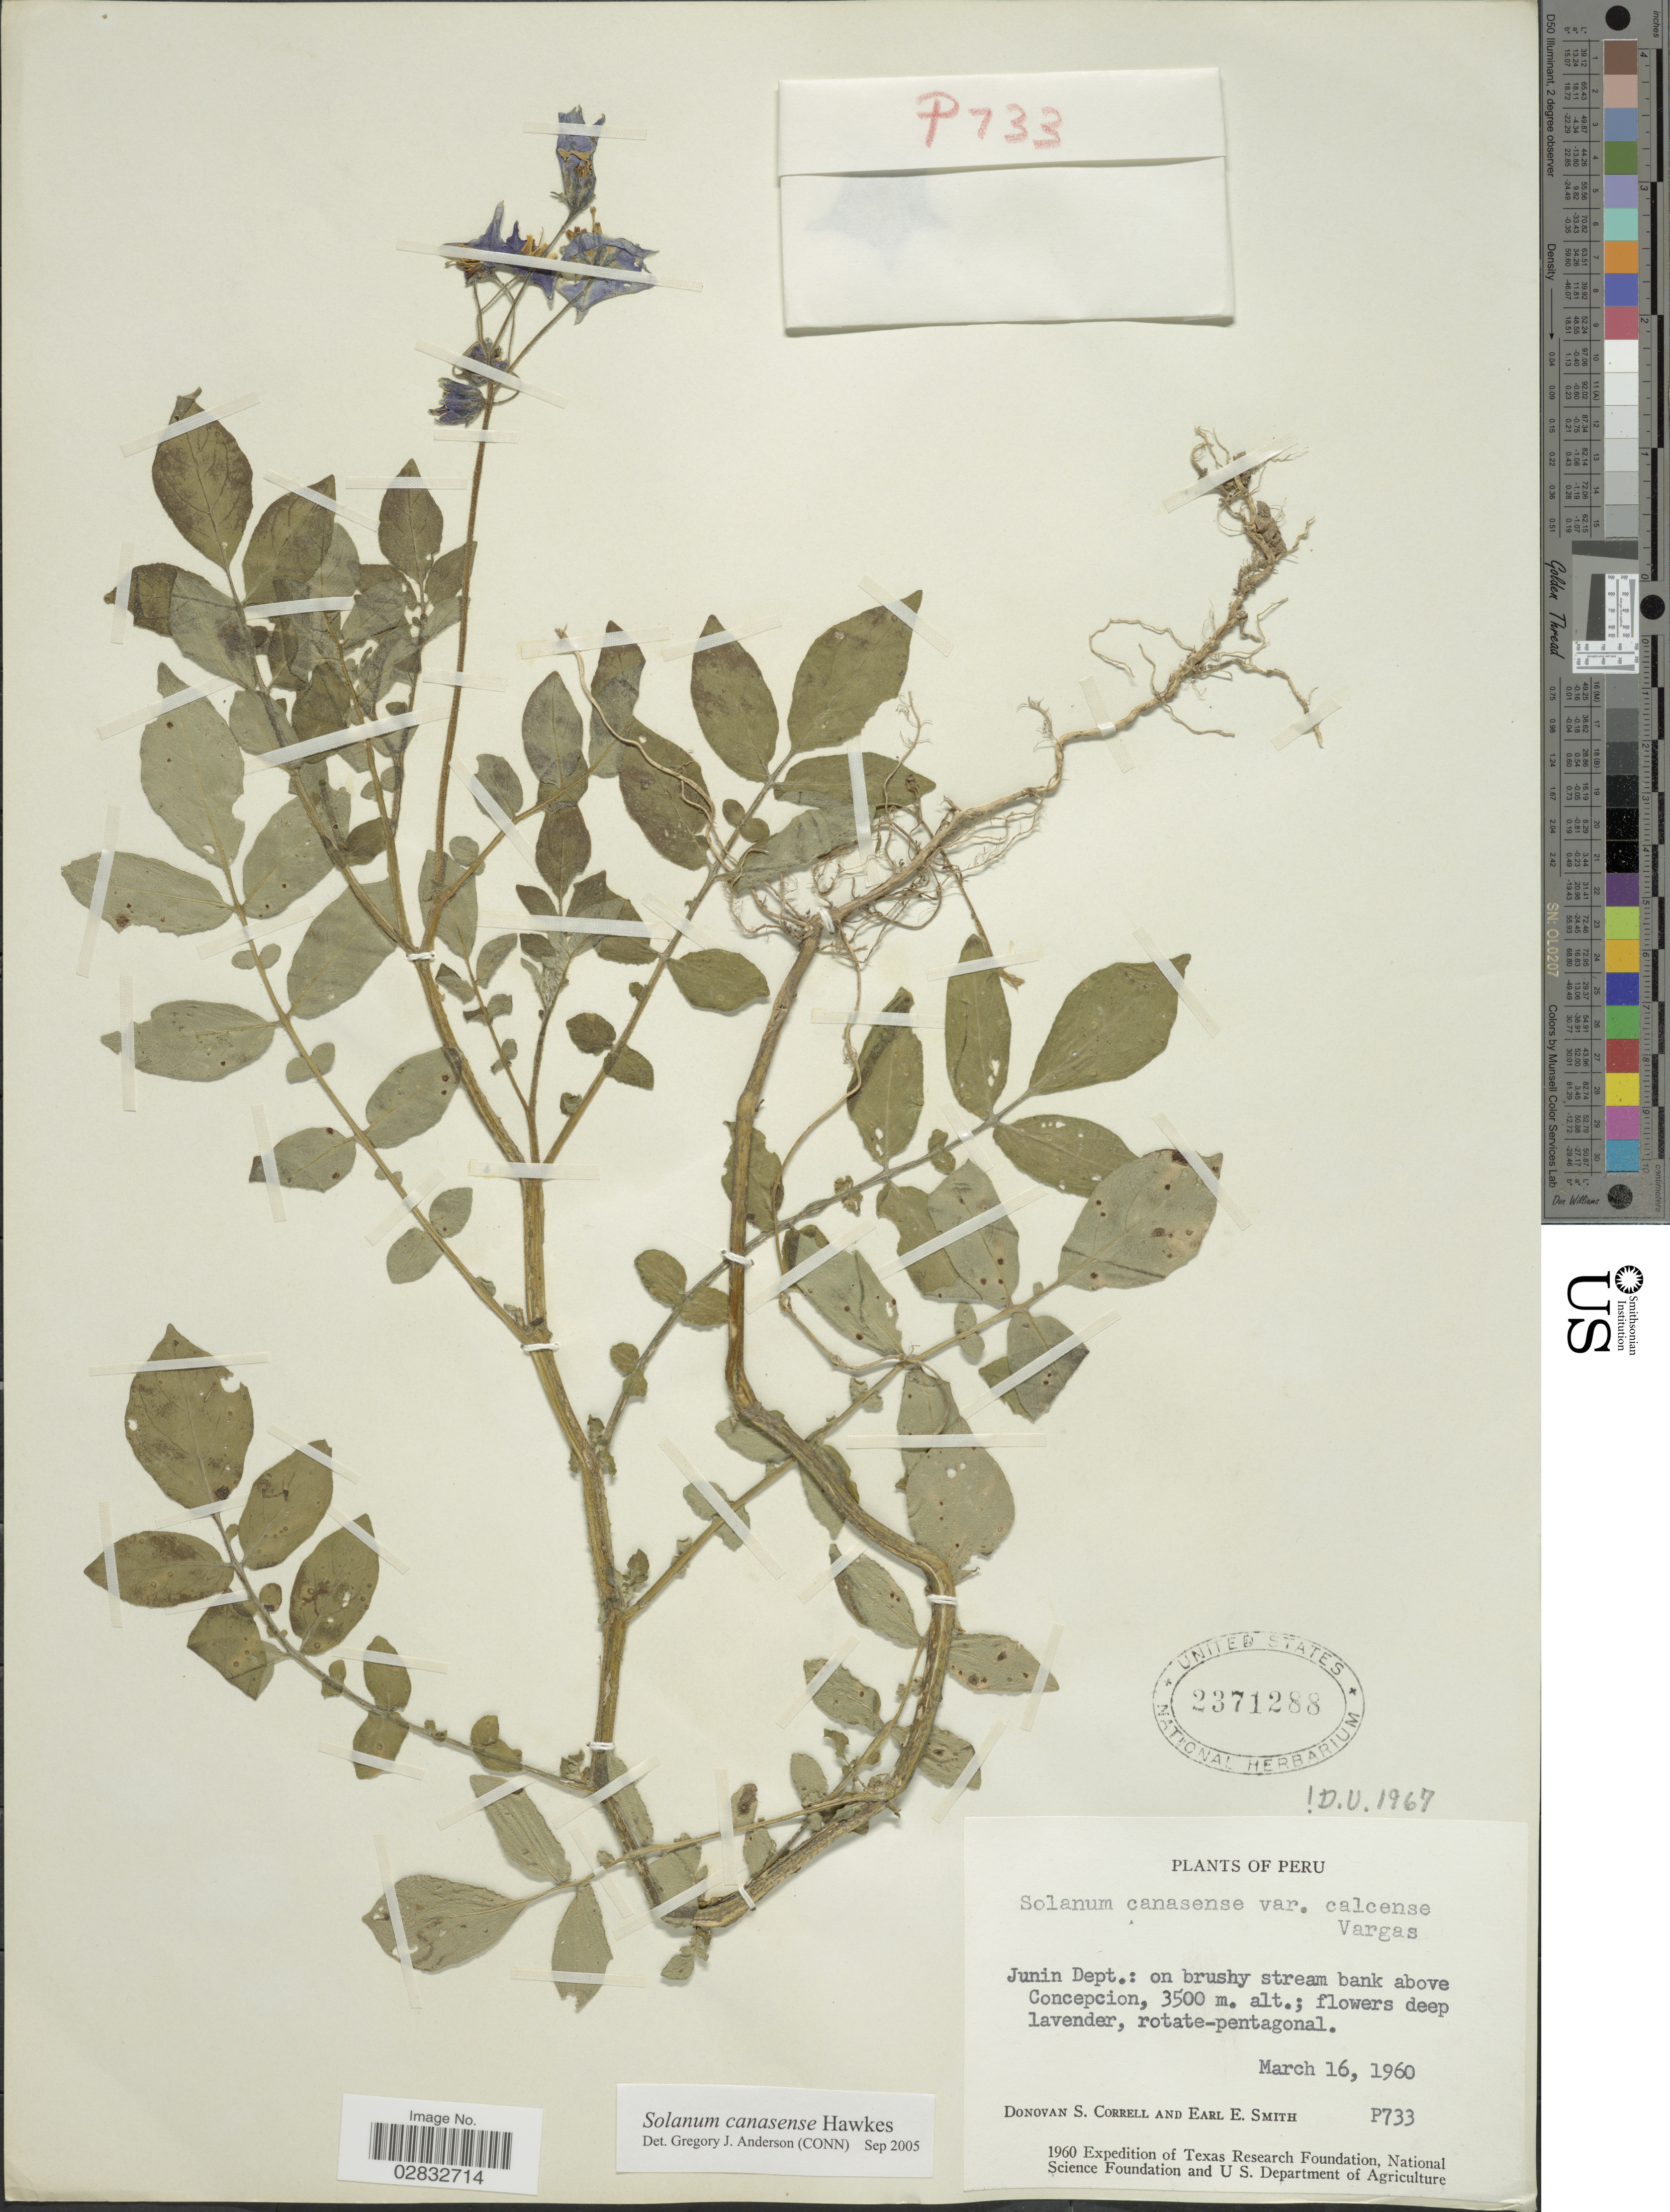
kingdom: Plantae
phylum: Tracheophyta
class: Magnoliopsida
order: Solanales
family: Solanaceae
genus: Solanum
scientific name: Solanum canaosense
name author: L.B. Sm. & Downs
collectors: D. S. Correll & E. E. Smith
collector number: P733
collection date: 1960-03-16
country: Peru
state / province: Junín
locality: On brushy stream bank above Concepcion.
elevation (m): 3500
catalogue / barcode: US 2371288